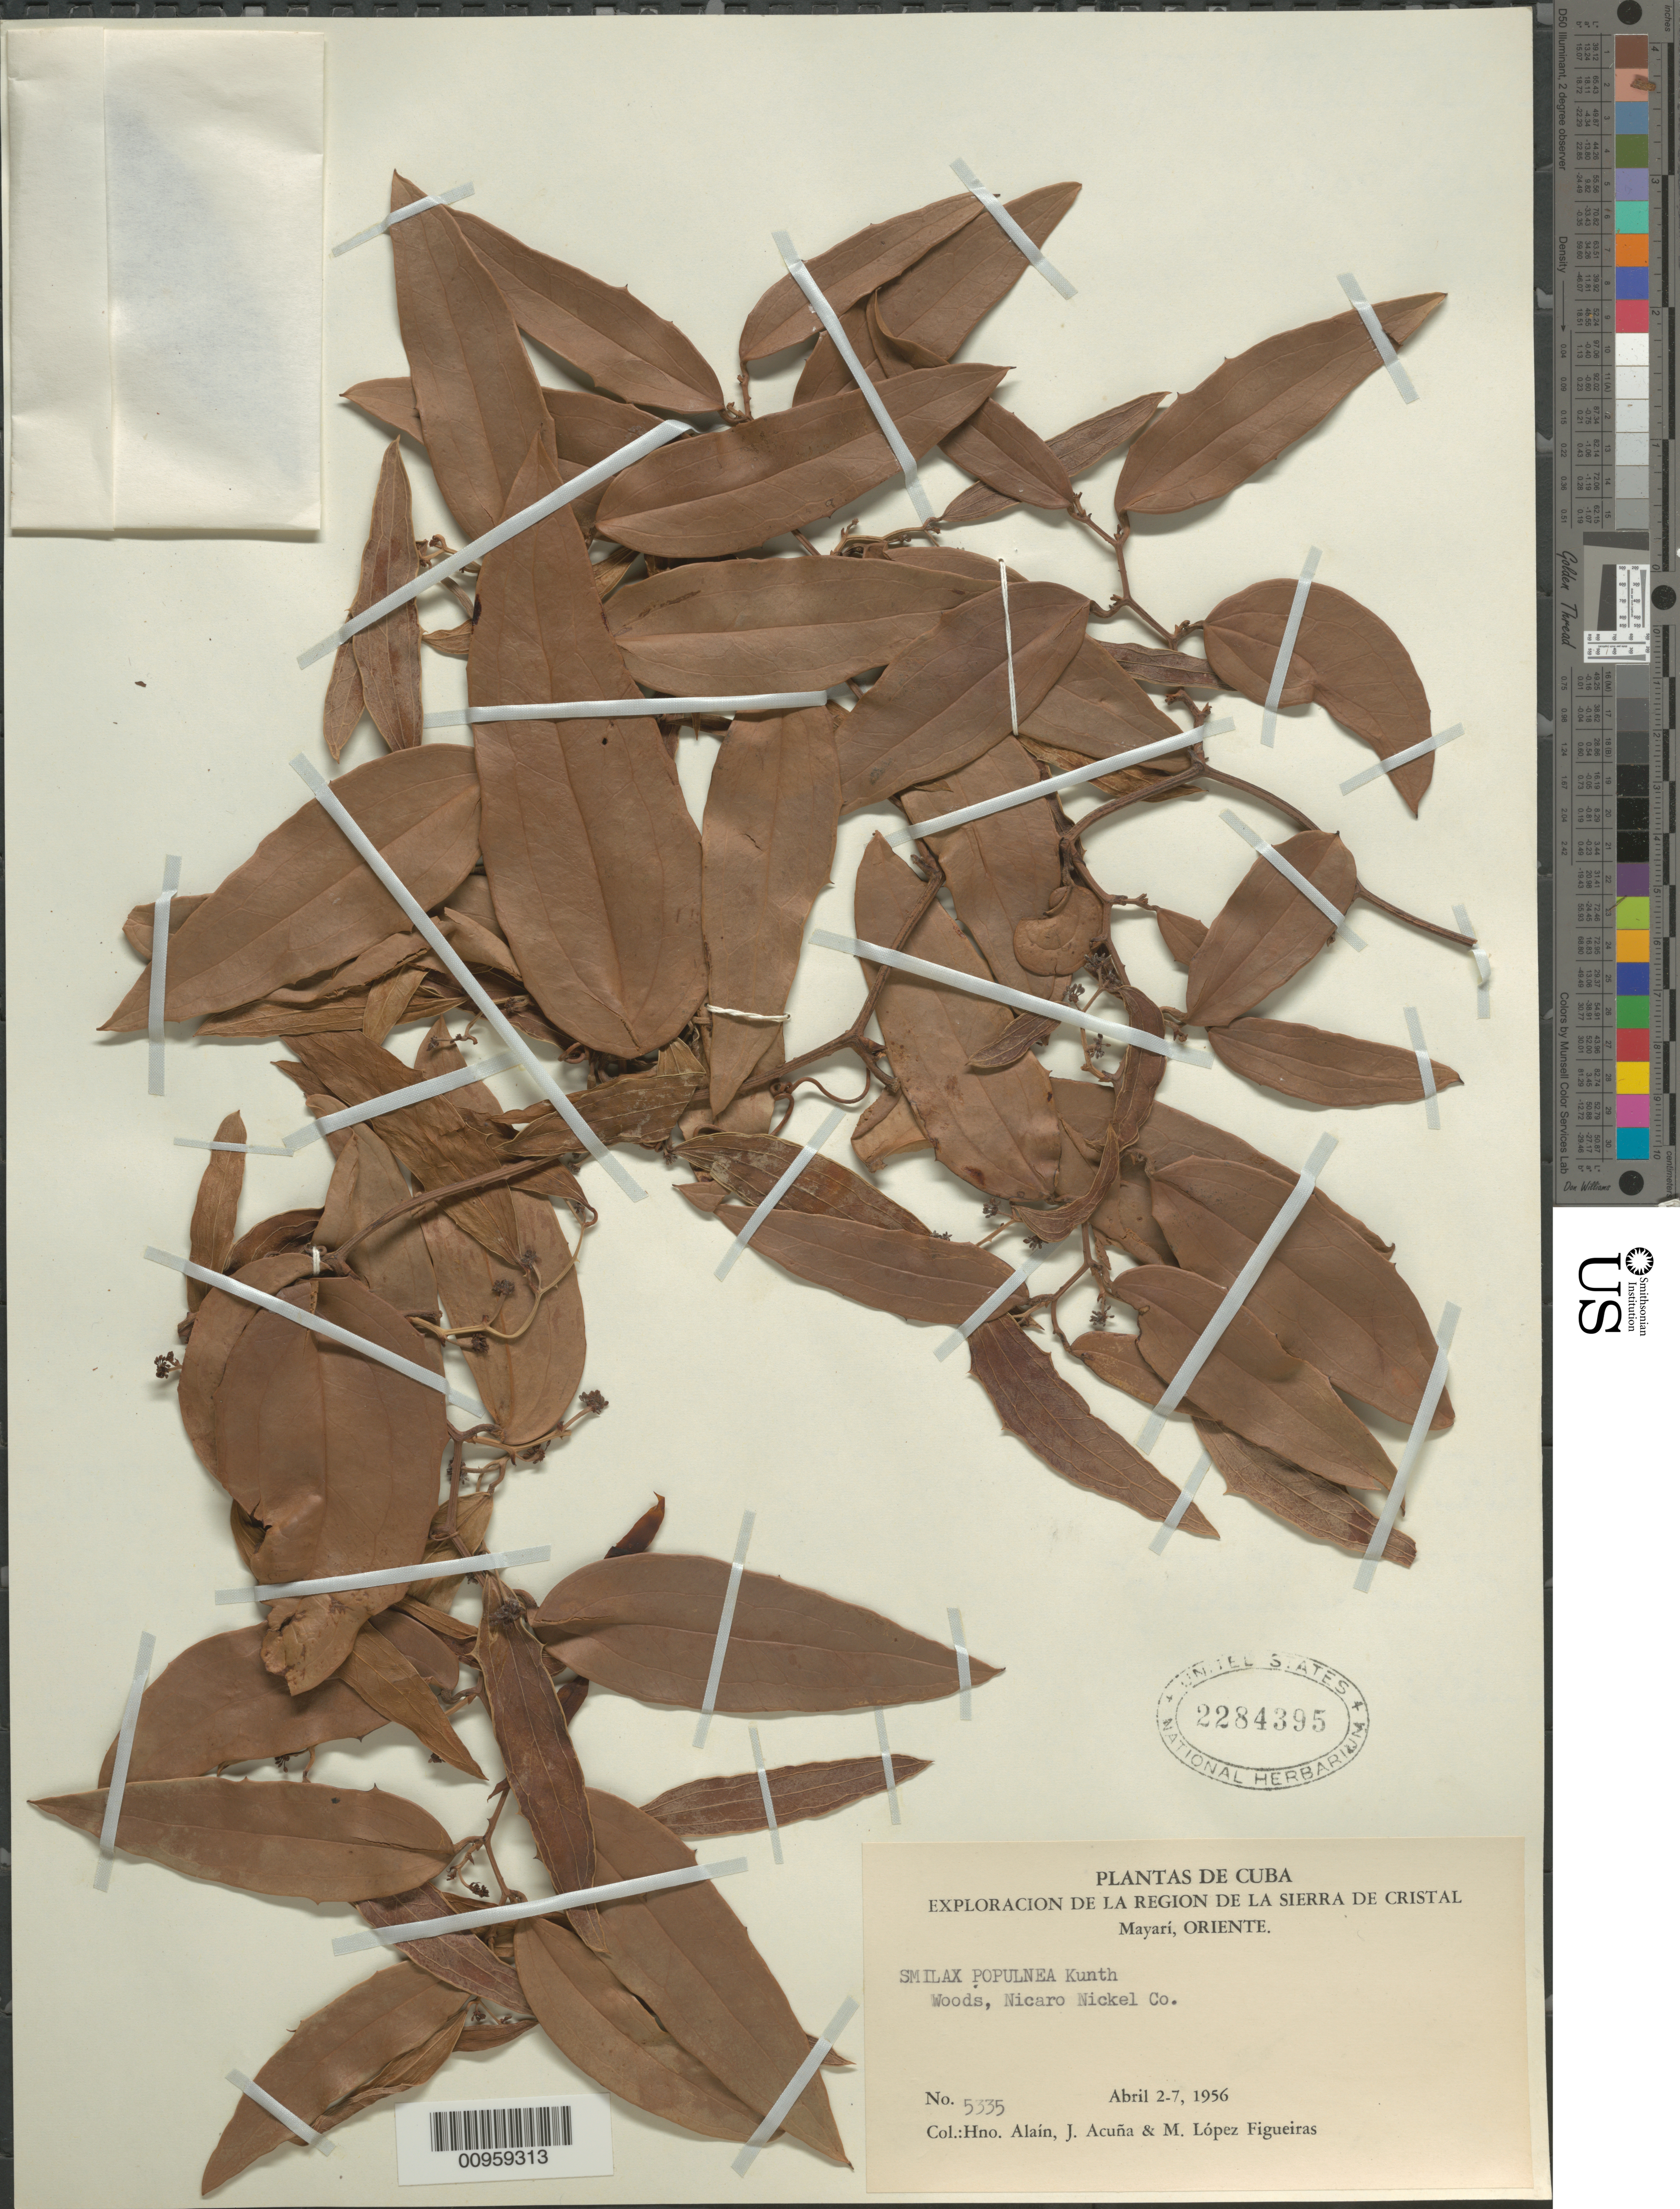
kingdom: Plantae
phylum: Tracheophyta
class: Liliopsida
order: Liliales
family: Smilacaceae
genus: Smilax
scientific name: Smilax populnea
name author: Kunth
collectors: A. H. Liogier, J. Acuña & M. López Figueiras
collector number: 5335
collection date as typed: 02 Apr 1956 to 07 Apr 1956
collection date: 1956-04-02/1956-04-07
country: Cuba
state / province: Oriente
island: Cuba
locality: Mayarí, Nicaro Nickel Co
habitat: Woods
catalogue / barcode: US 2284395